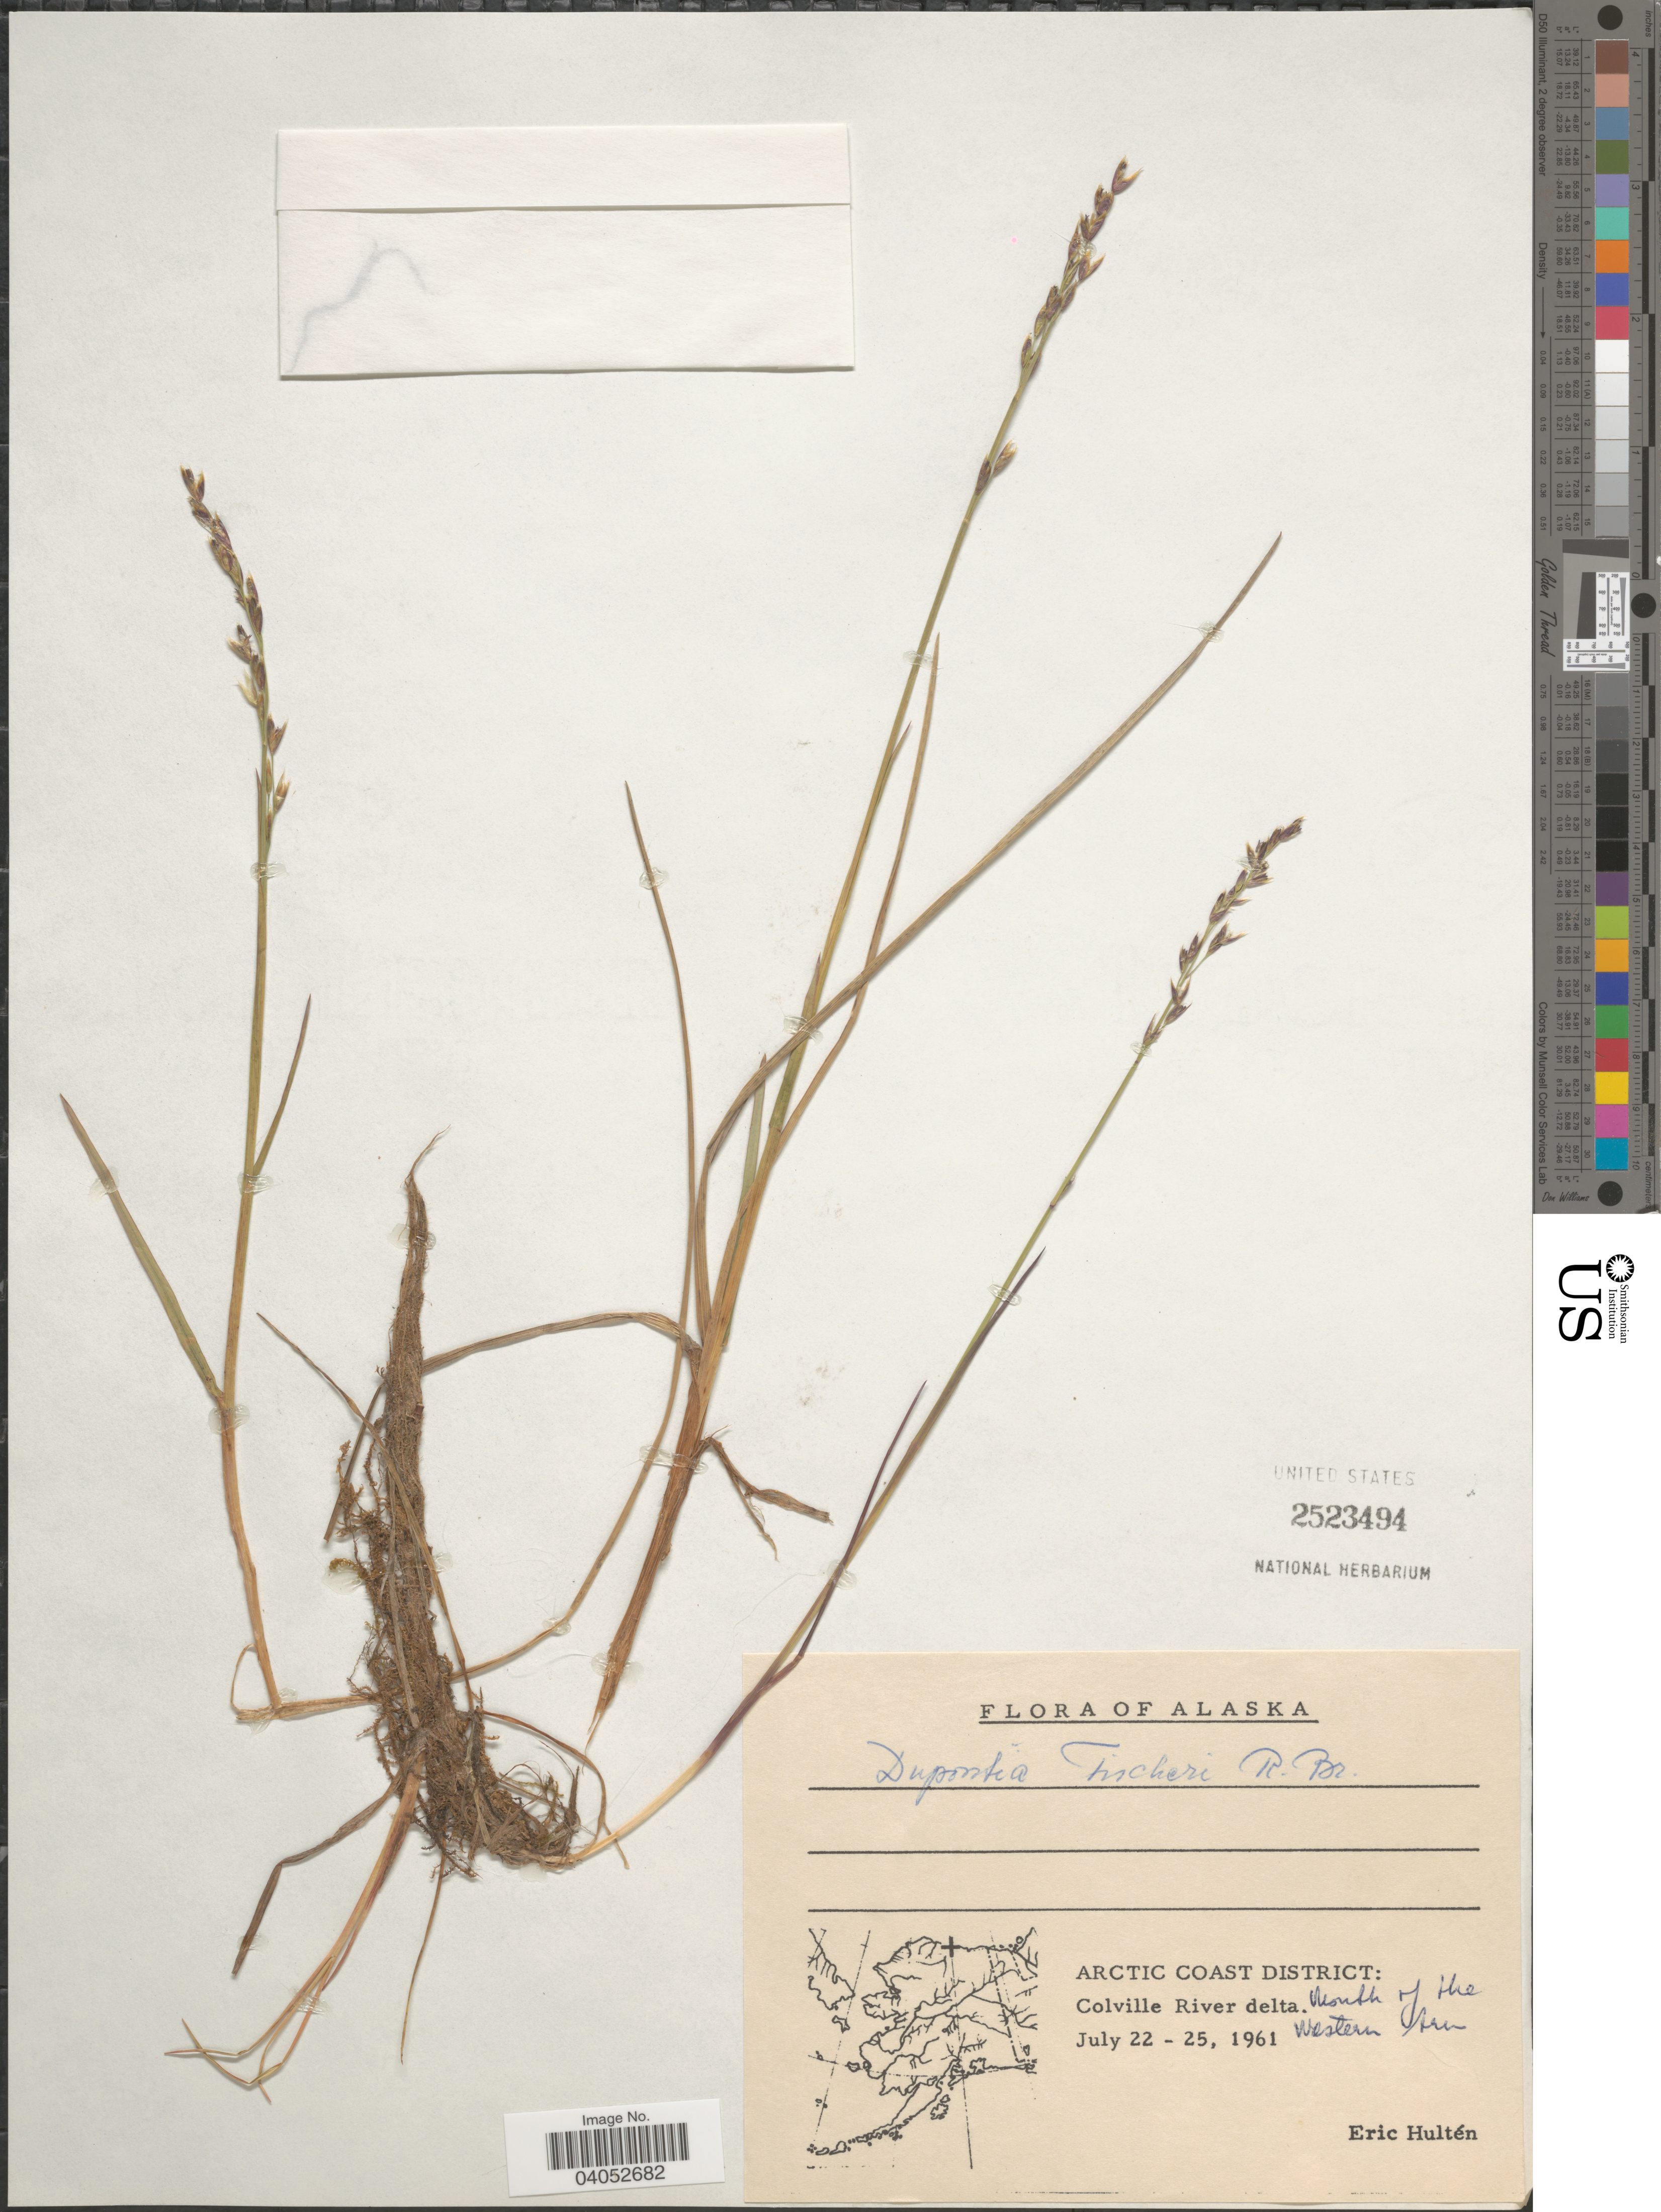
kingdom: Plantae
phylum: Tracheophyta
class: Liliopsida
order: Poales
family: Poaceae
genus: Dupontia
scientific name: Dupontia micrantha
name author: Holm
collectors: E. G. Hultén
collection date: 1961-07-22/1961-07-25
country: United States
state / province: Alaska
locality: Arctic Coast District: Colville River delta. Mouth of the Western Arm.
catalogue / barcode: US 2523494